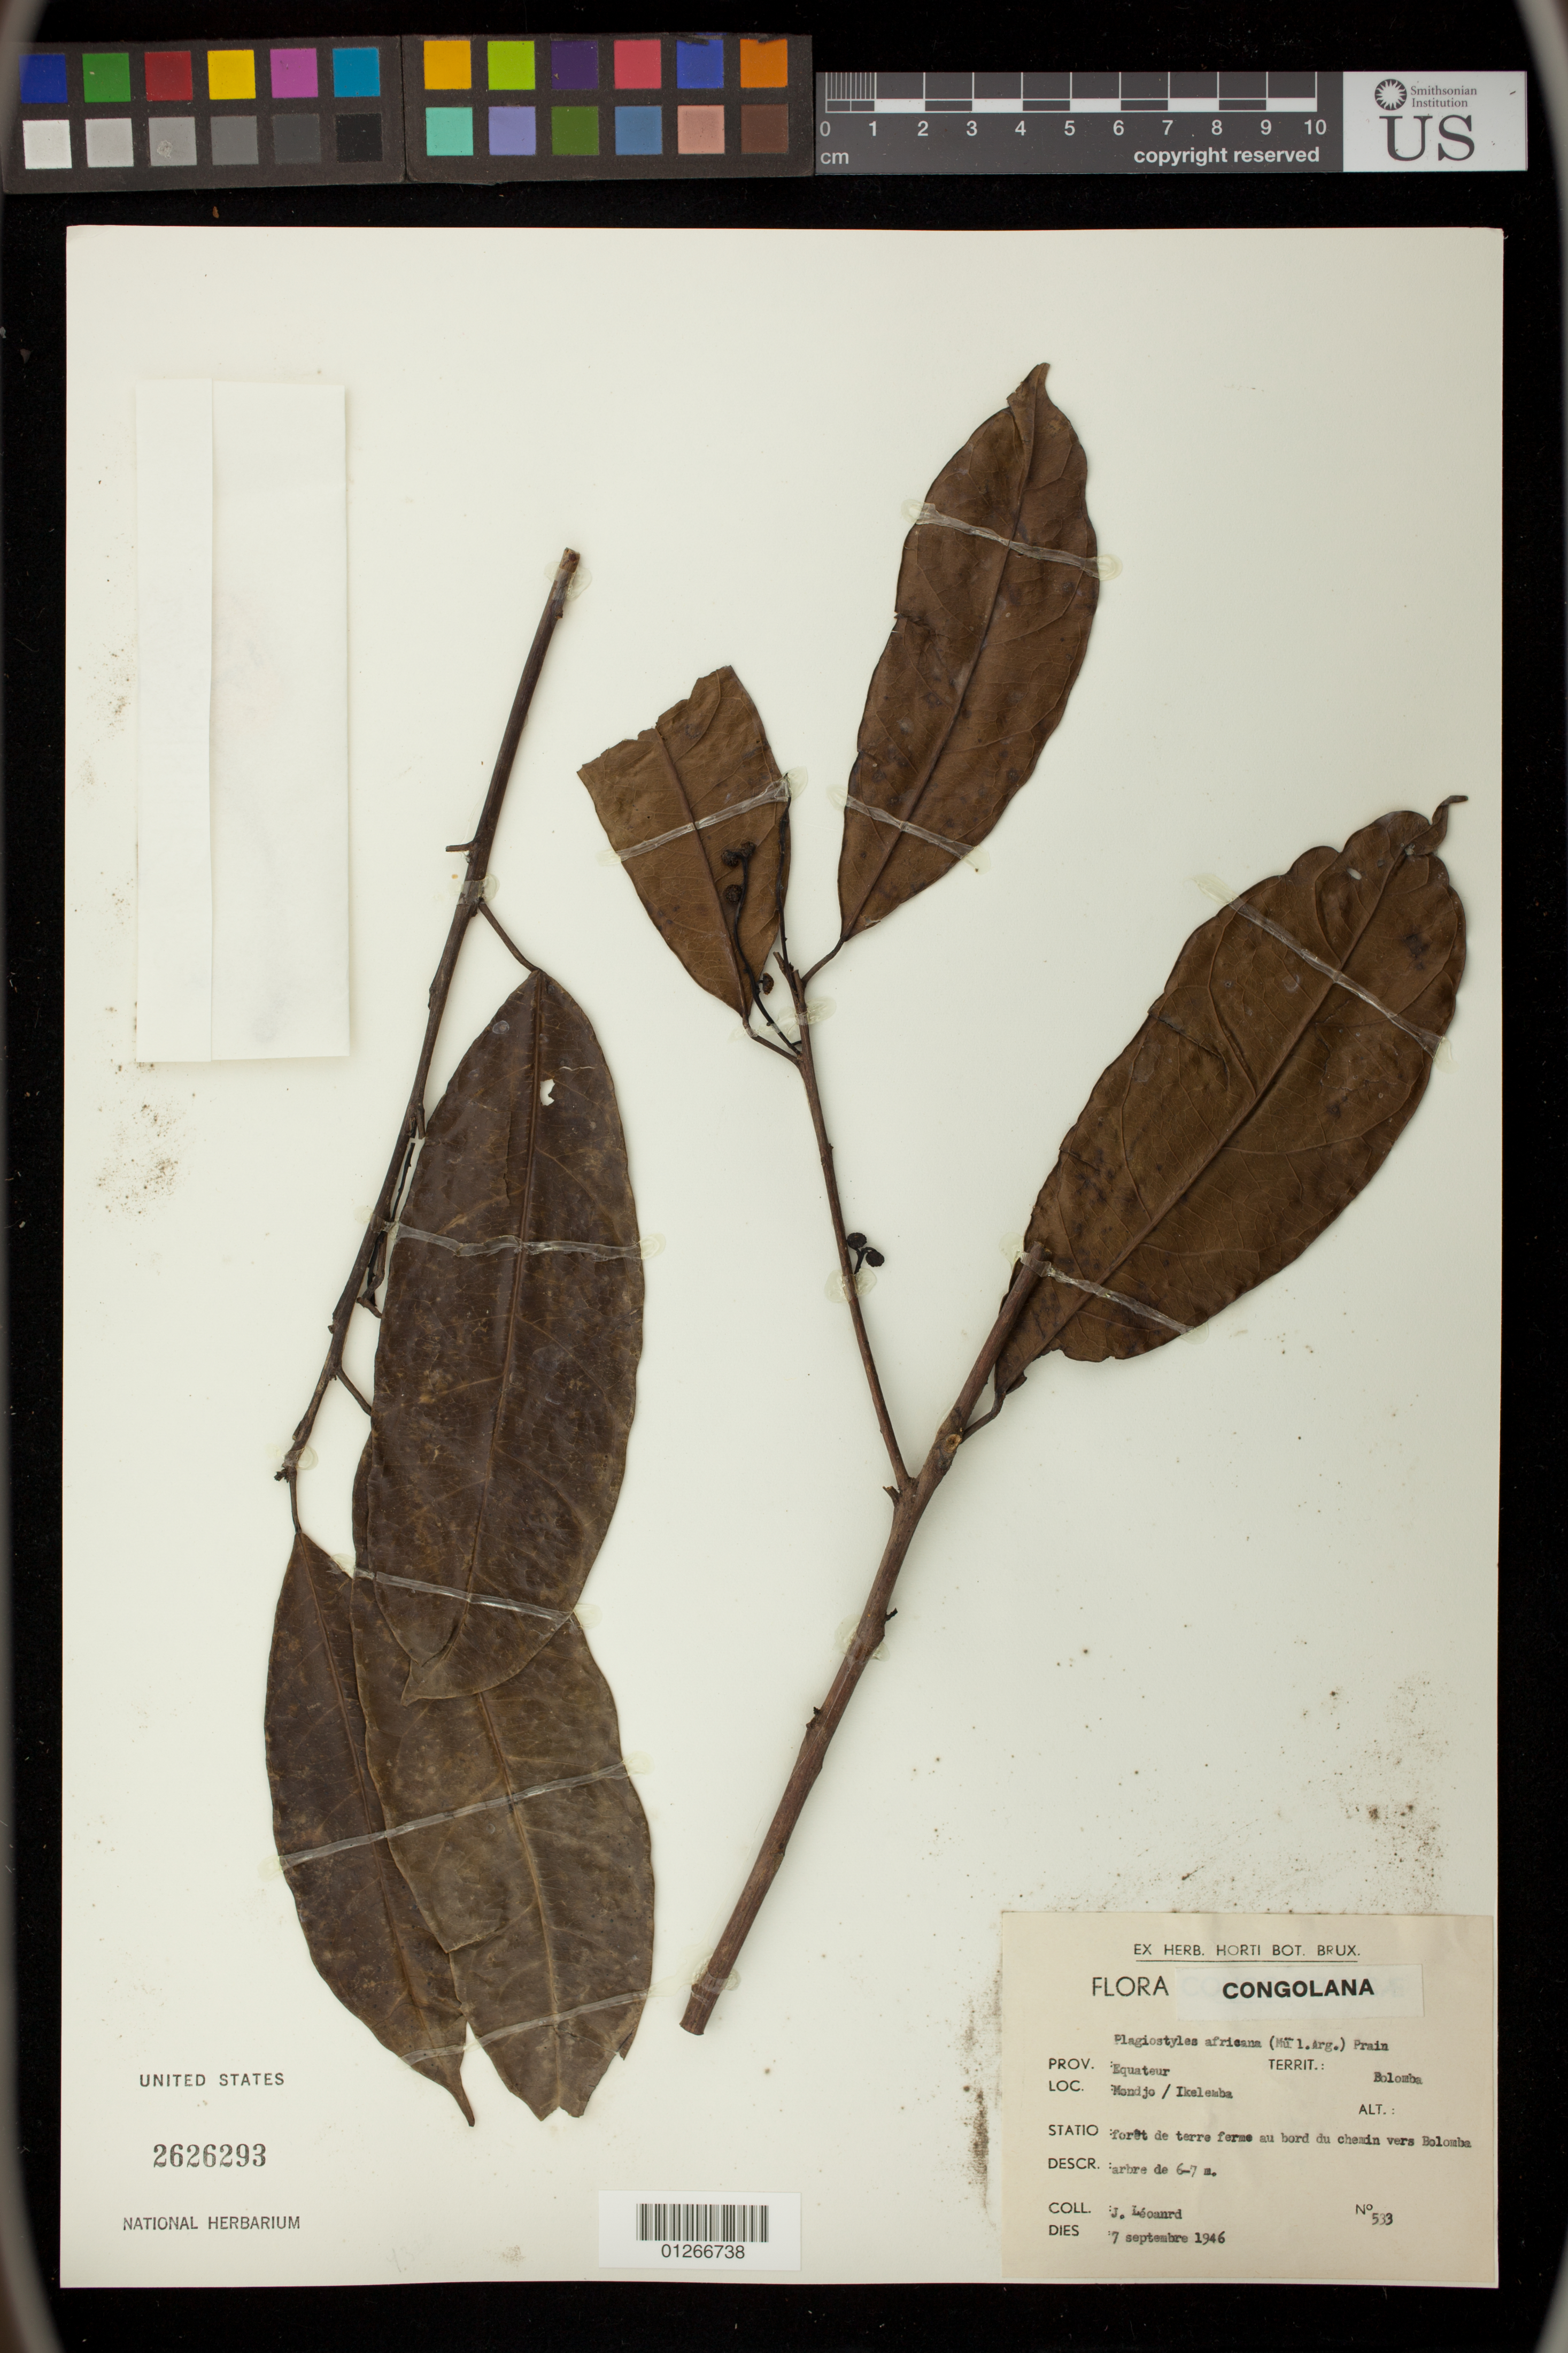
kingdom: Plantae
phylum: Tracheophyta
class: Magnoliopsida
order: Malpighiales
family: Euphorbiaceae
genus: Plagiostyles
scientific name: Plagiostyles africana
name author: (Müll. Arg.) Prain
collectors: J. Léonard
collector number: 533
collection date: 1946-09-07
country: Congo, Democratic Republic of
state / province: Equateur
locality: Bolomba, Mondjo/Ikelemba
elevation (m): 6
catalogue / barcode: US 2626293